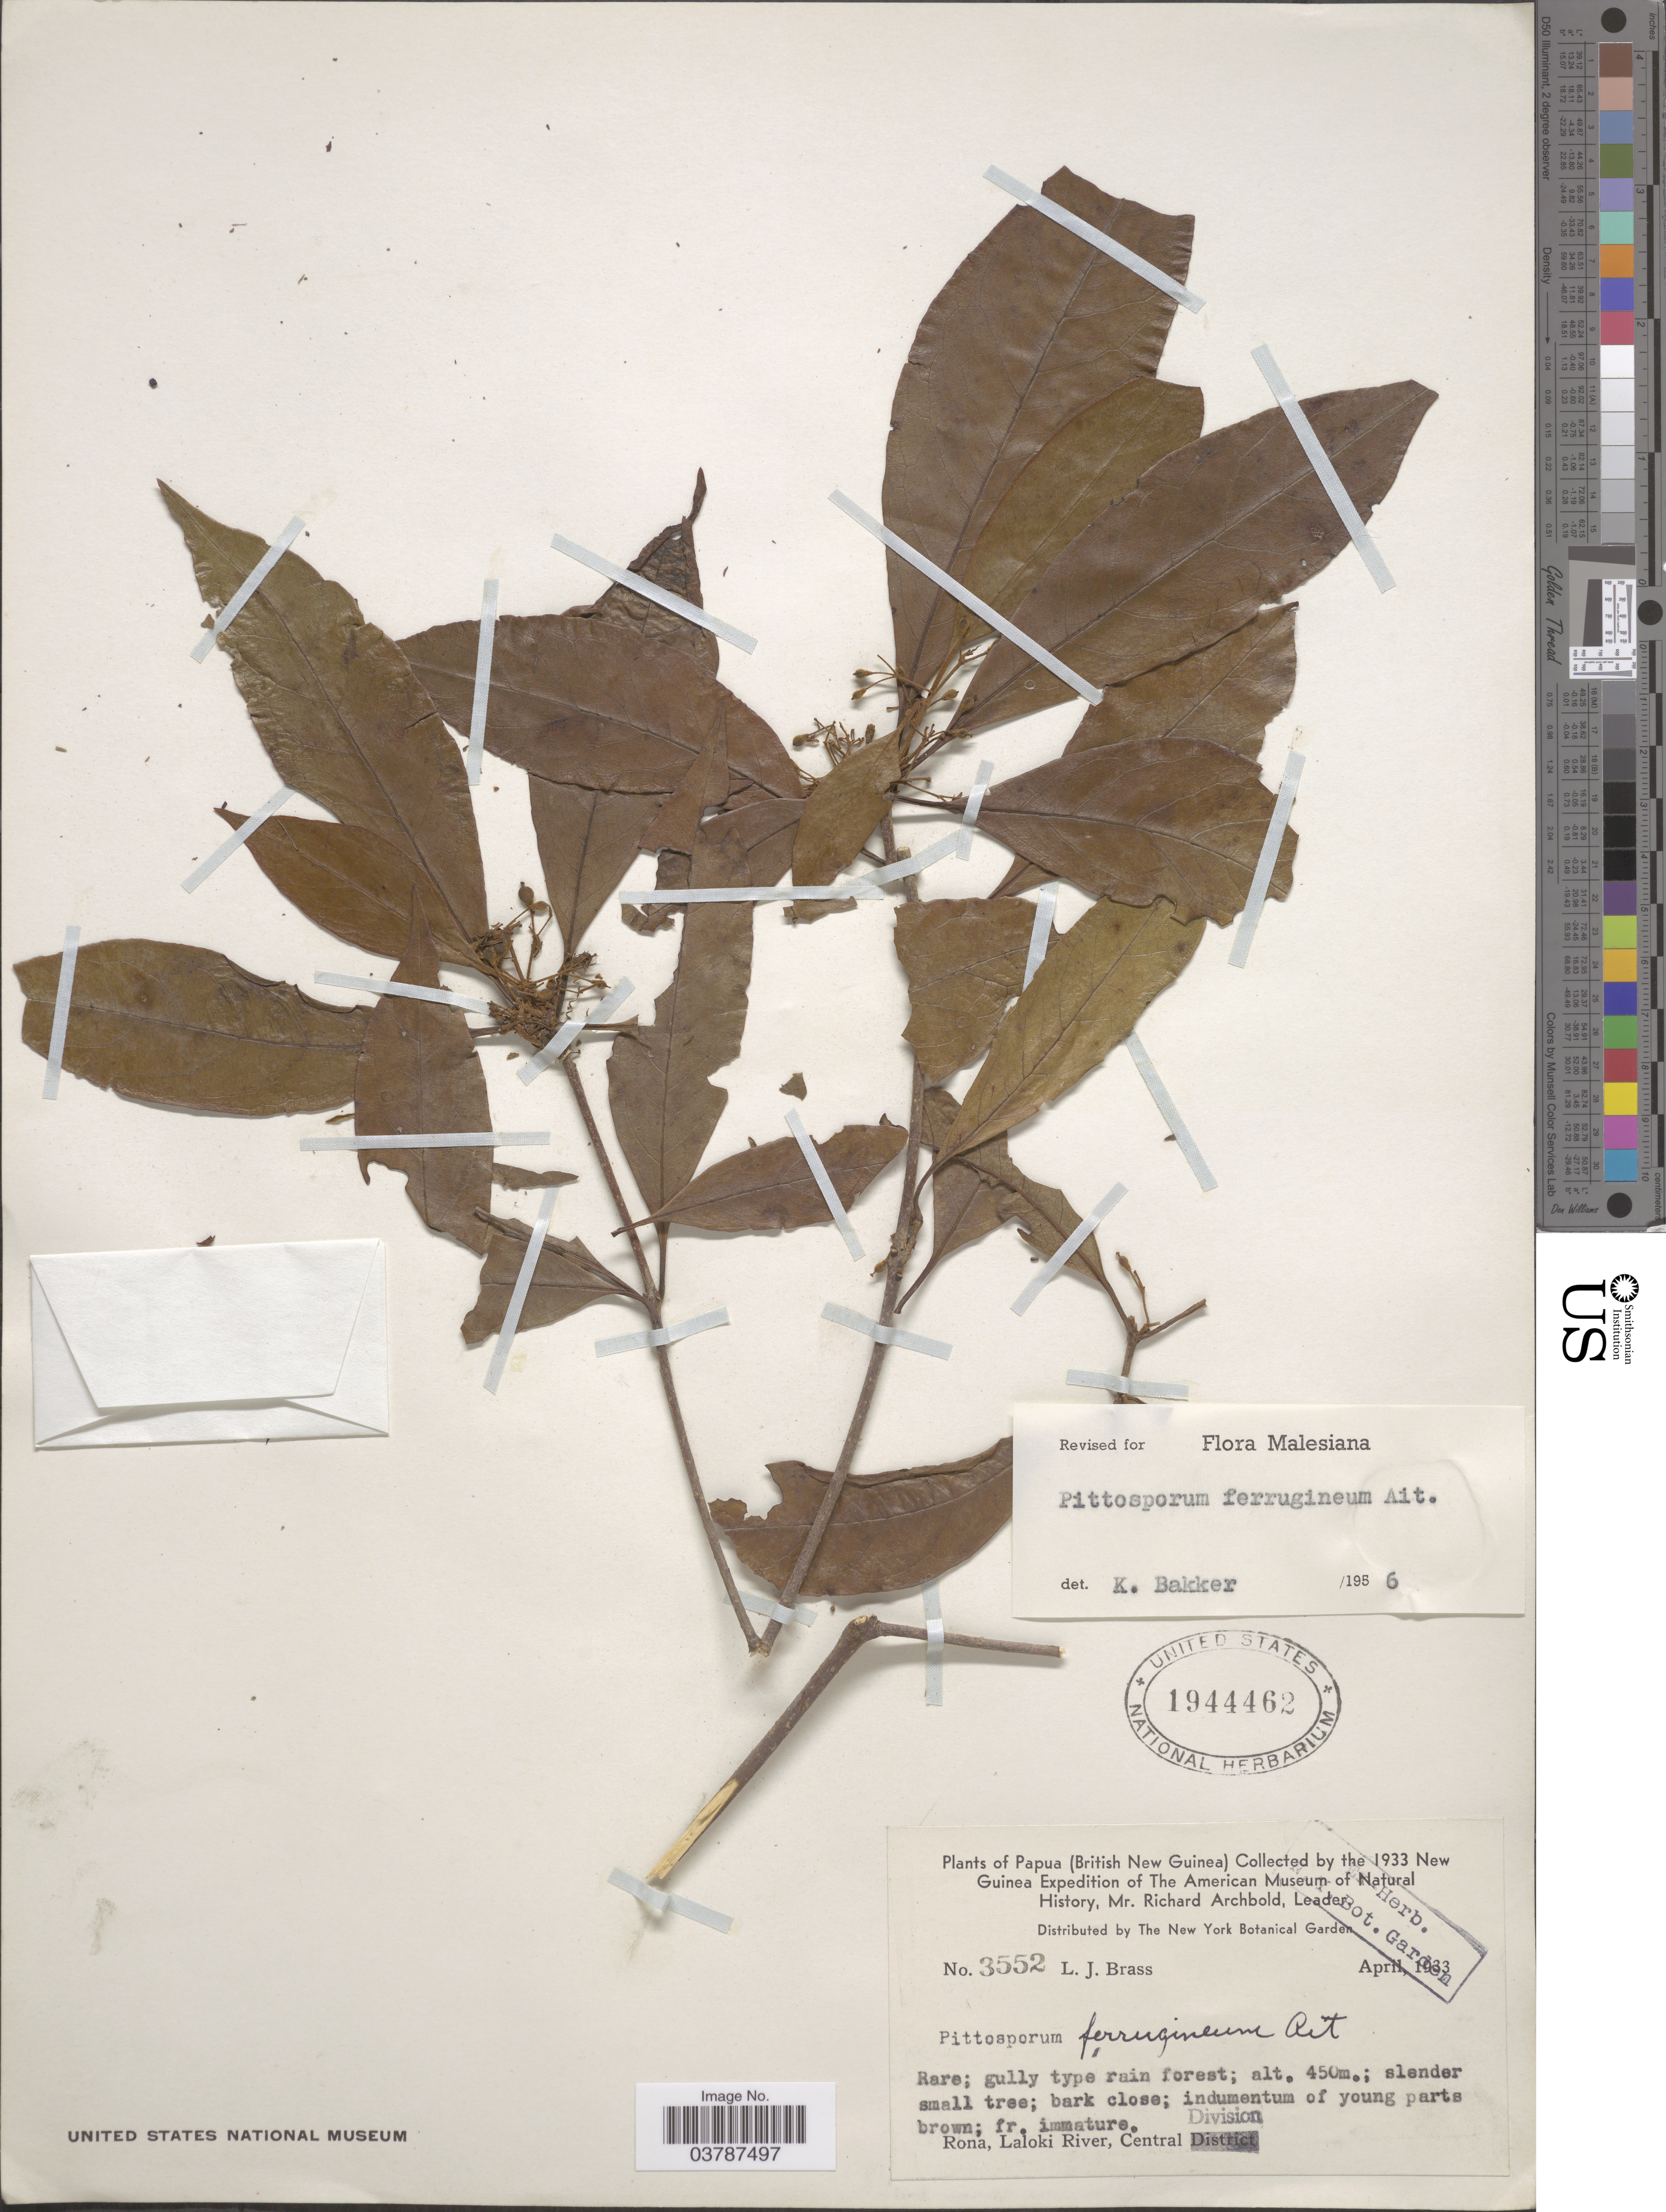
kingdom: Plantae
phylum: Tracheophyta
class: Magnoliopsida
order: Apiales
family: Pittosporaceae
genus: Pittosporum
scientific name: Pittosporum ferrugineum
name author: Dryand. ex Aiton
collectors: L. J. Brass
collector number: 3552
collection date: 1933-04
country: Papua New Guinea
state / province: Central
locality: Papua (British New Guinea). Rona, Laloki River, Central Division.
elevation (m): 450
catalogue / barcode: US 1944462